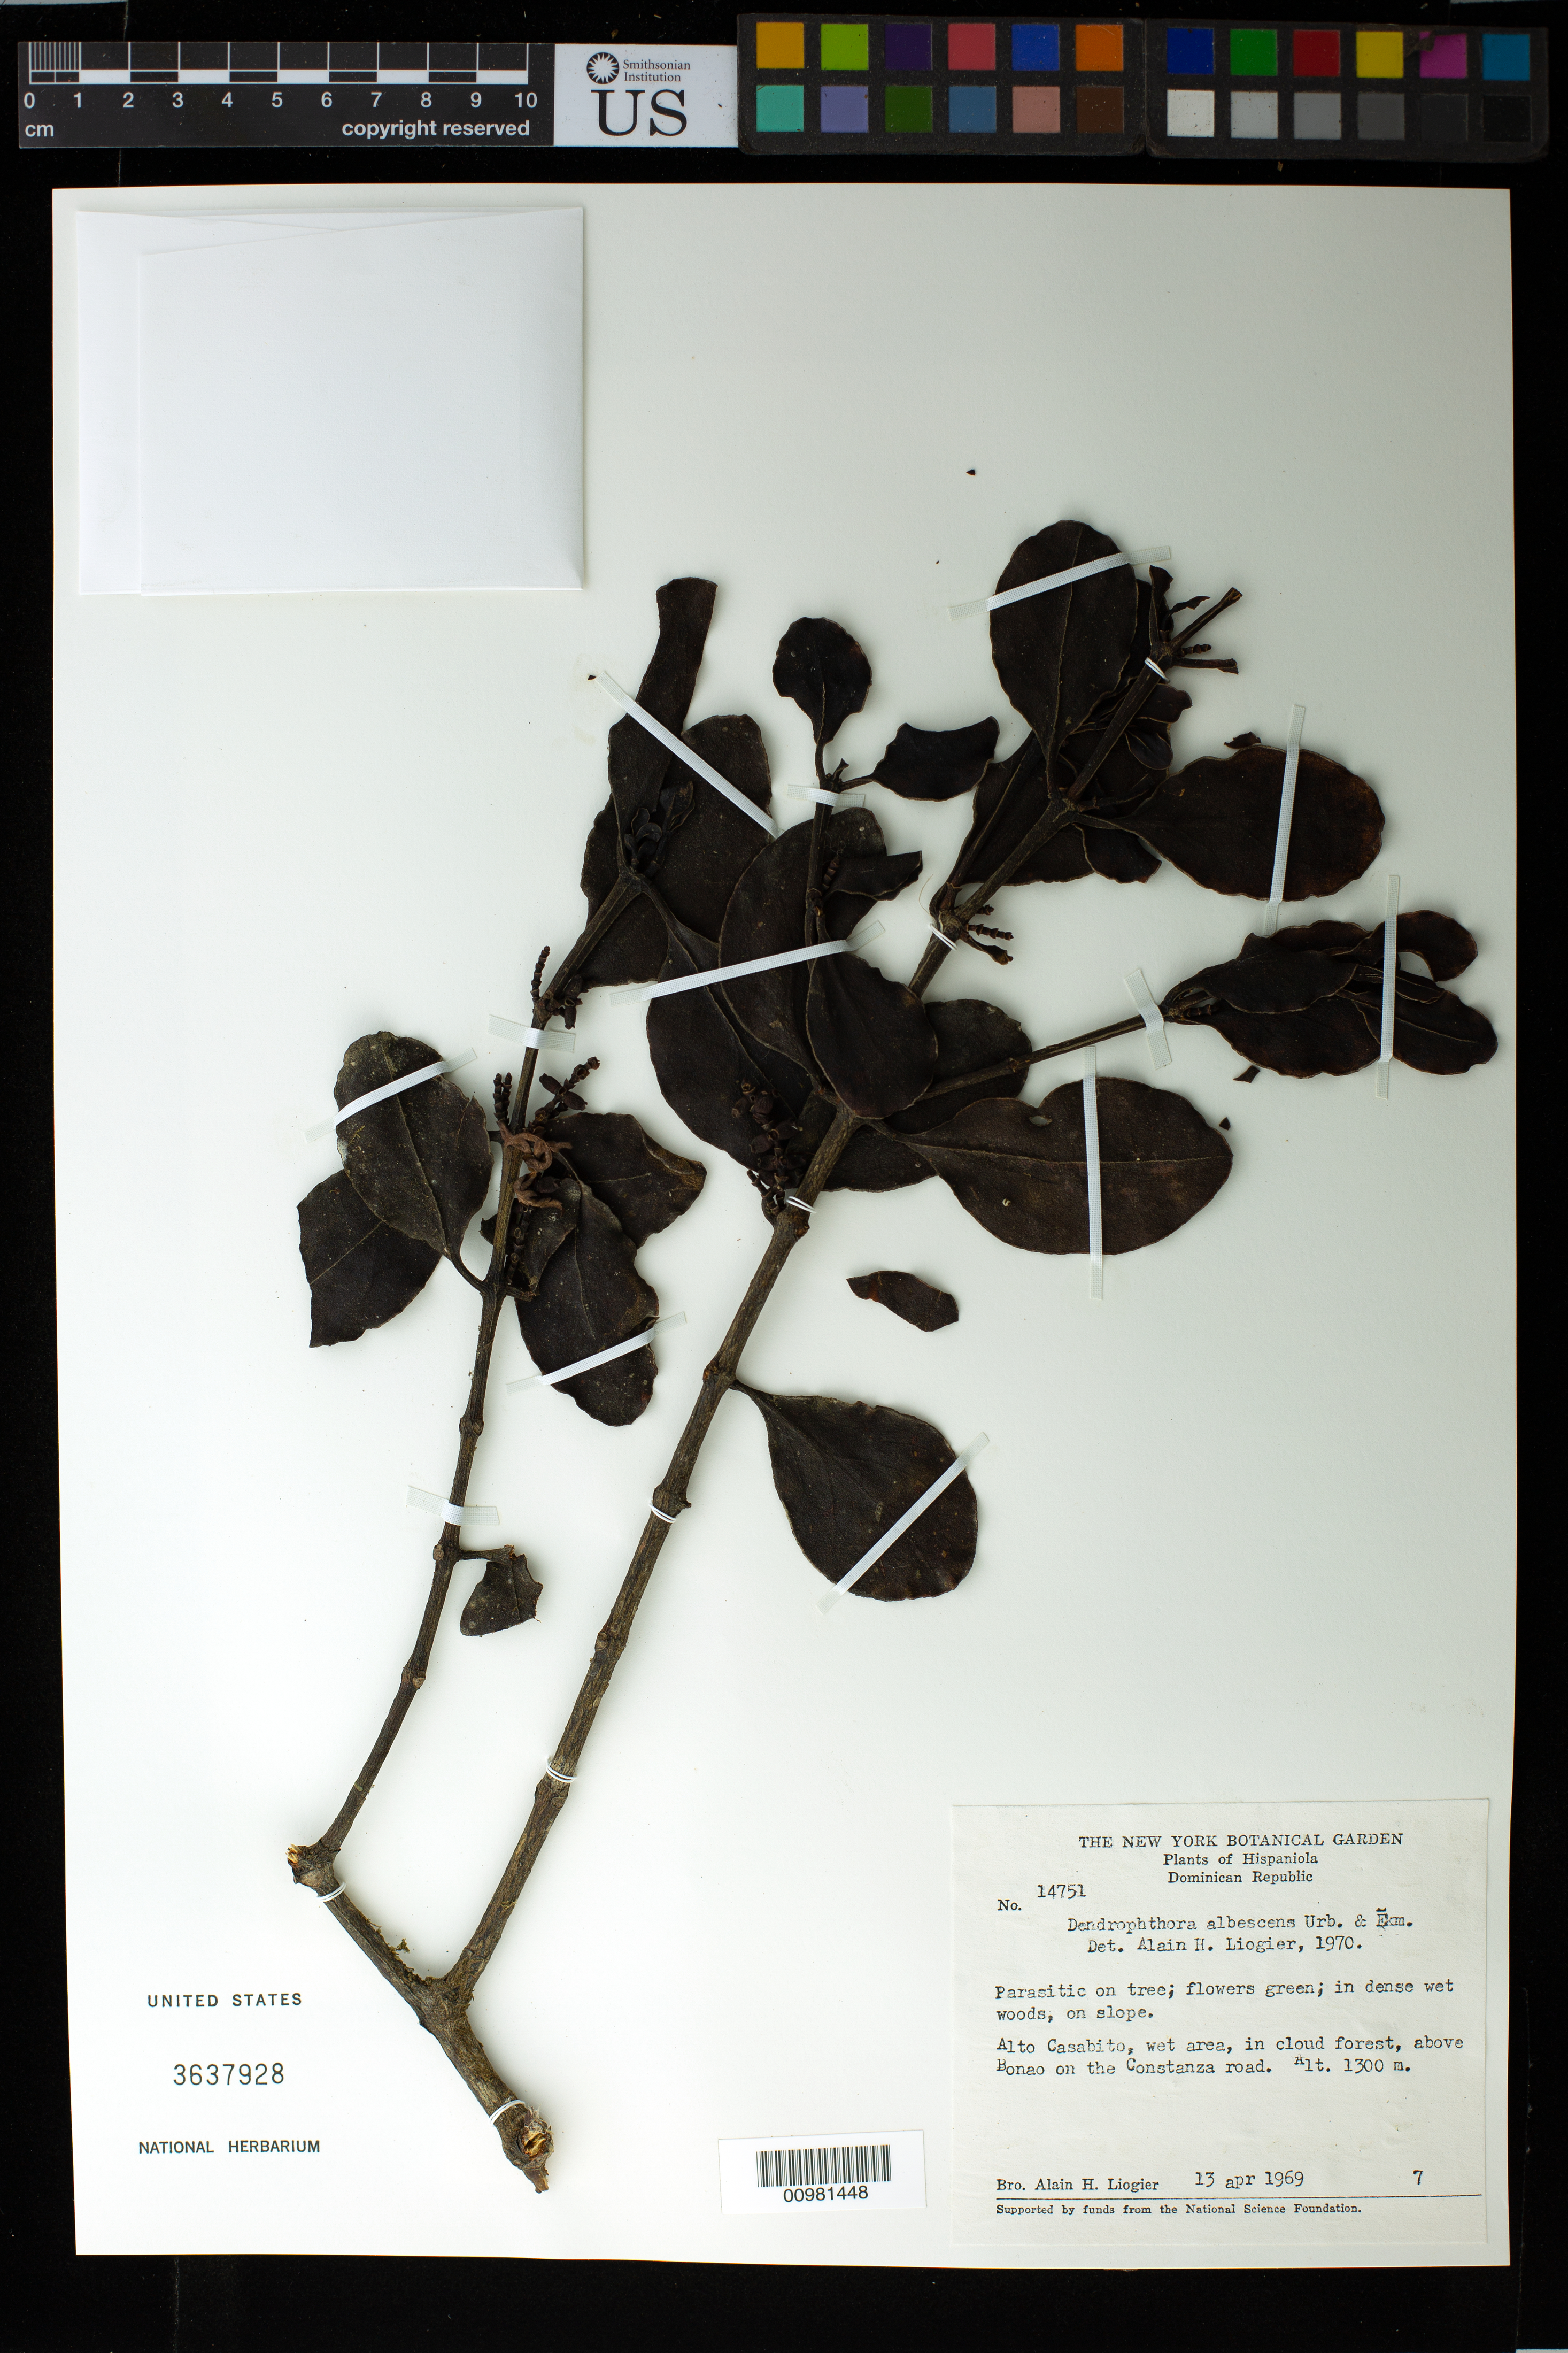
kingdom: Plantae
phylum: Tracheophyta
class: Magnoliopsida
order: Santalales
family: Viscaceae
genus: Dendrophthora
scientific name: Dendrophthora tetrastachya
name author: (C. Wright ex Griseb.) Urb.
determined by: Caraballo-Ortiz, Marcos A., (MISS), University of Mississippi (UNITED STATES)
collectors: A. H. Liogier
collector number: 14751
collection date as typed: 13 Apr 1969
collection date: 1969-04-13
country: Dominican Republic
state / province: La Vega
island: Hispaniola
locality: Alto Casabito; above Bonao on the Constanza road.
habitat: In wet area above cloud forest, in dense wet woods on slope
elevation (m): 1300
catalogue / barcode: US 3637928